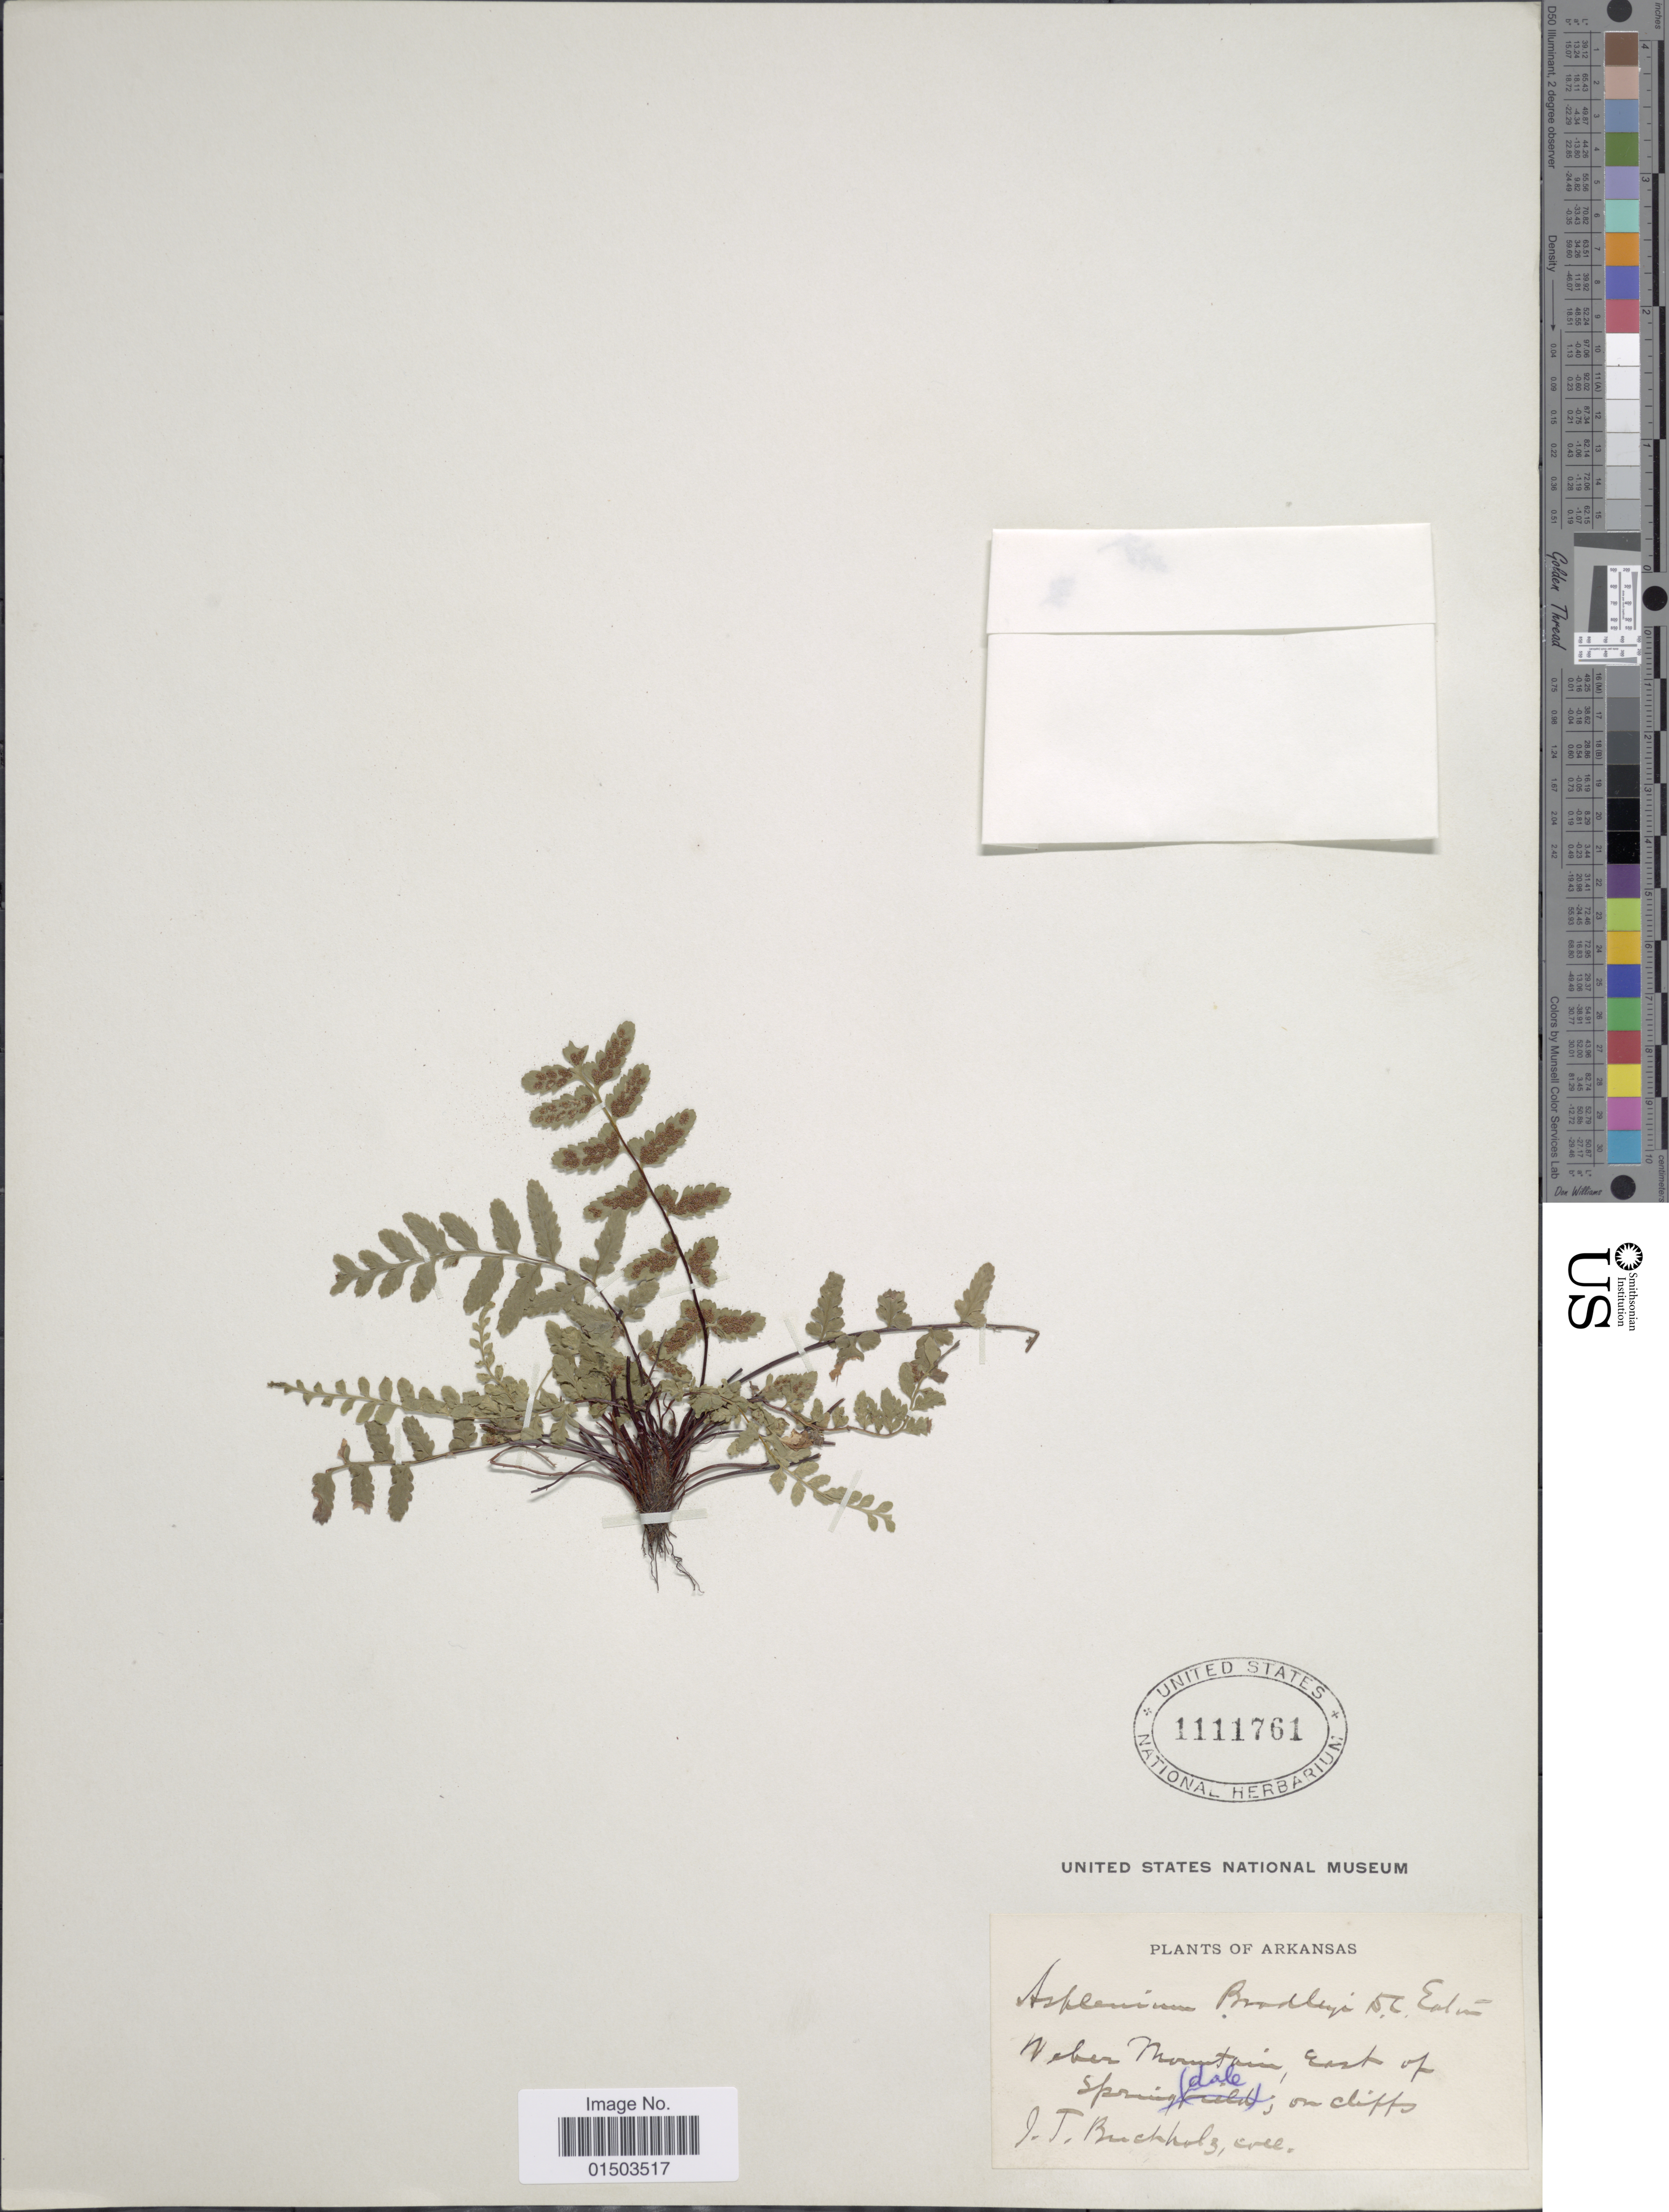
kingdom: Plantae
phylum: Tracheophyta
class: Polypodiopsida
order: Polypodiales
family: Aspleniaceae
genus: Asplenium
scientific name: Asplenium bradleyi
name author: D.C. Eaton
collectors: J. T. Buchholz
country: United States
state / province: Arkansas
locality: Arkansas, Weber Mountain, East of Springdale, on cliffs.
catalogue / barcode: US 1111761